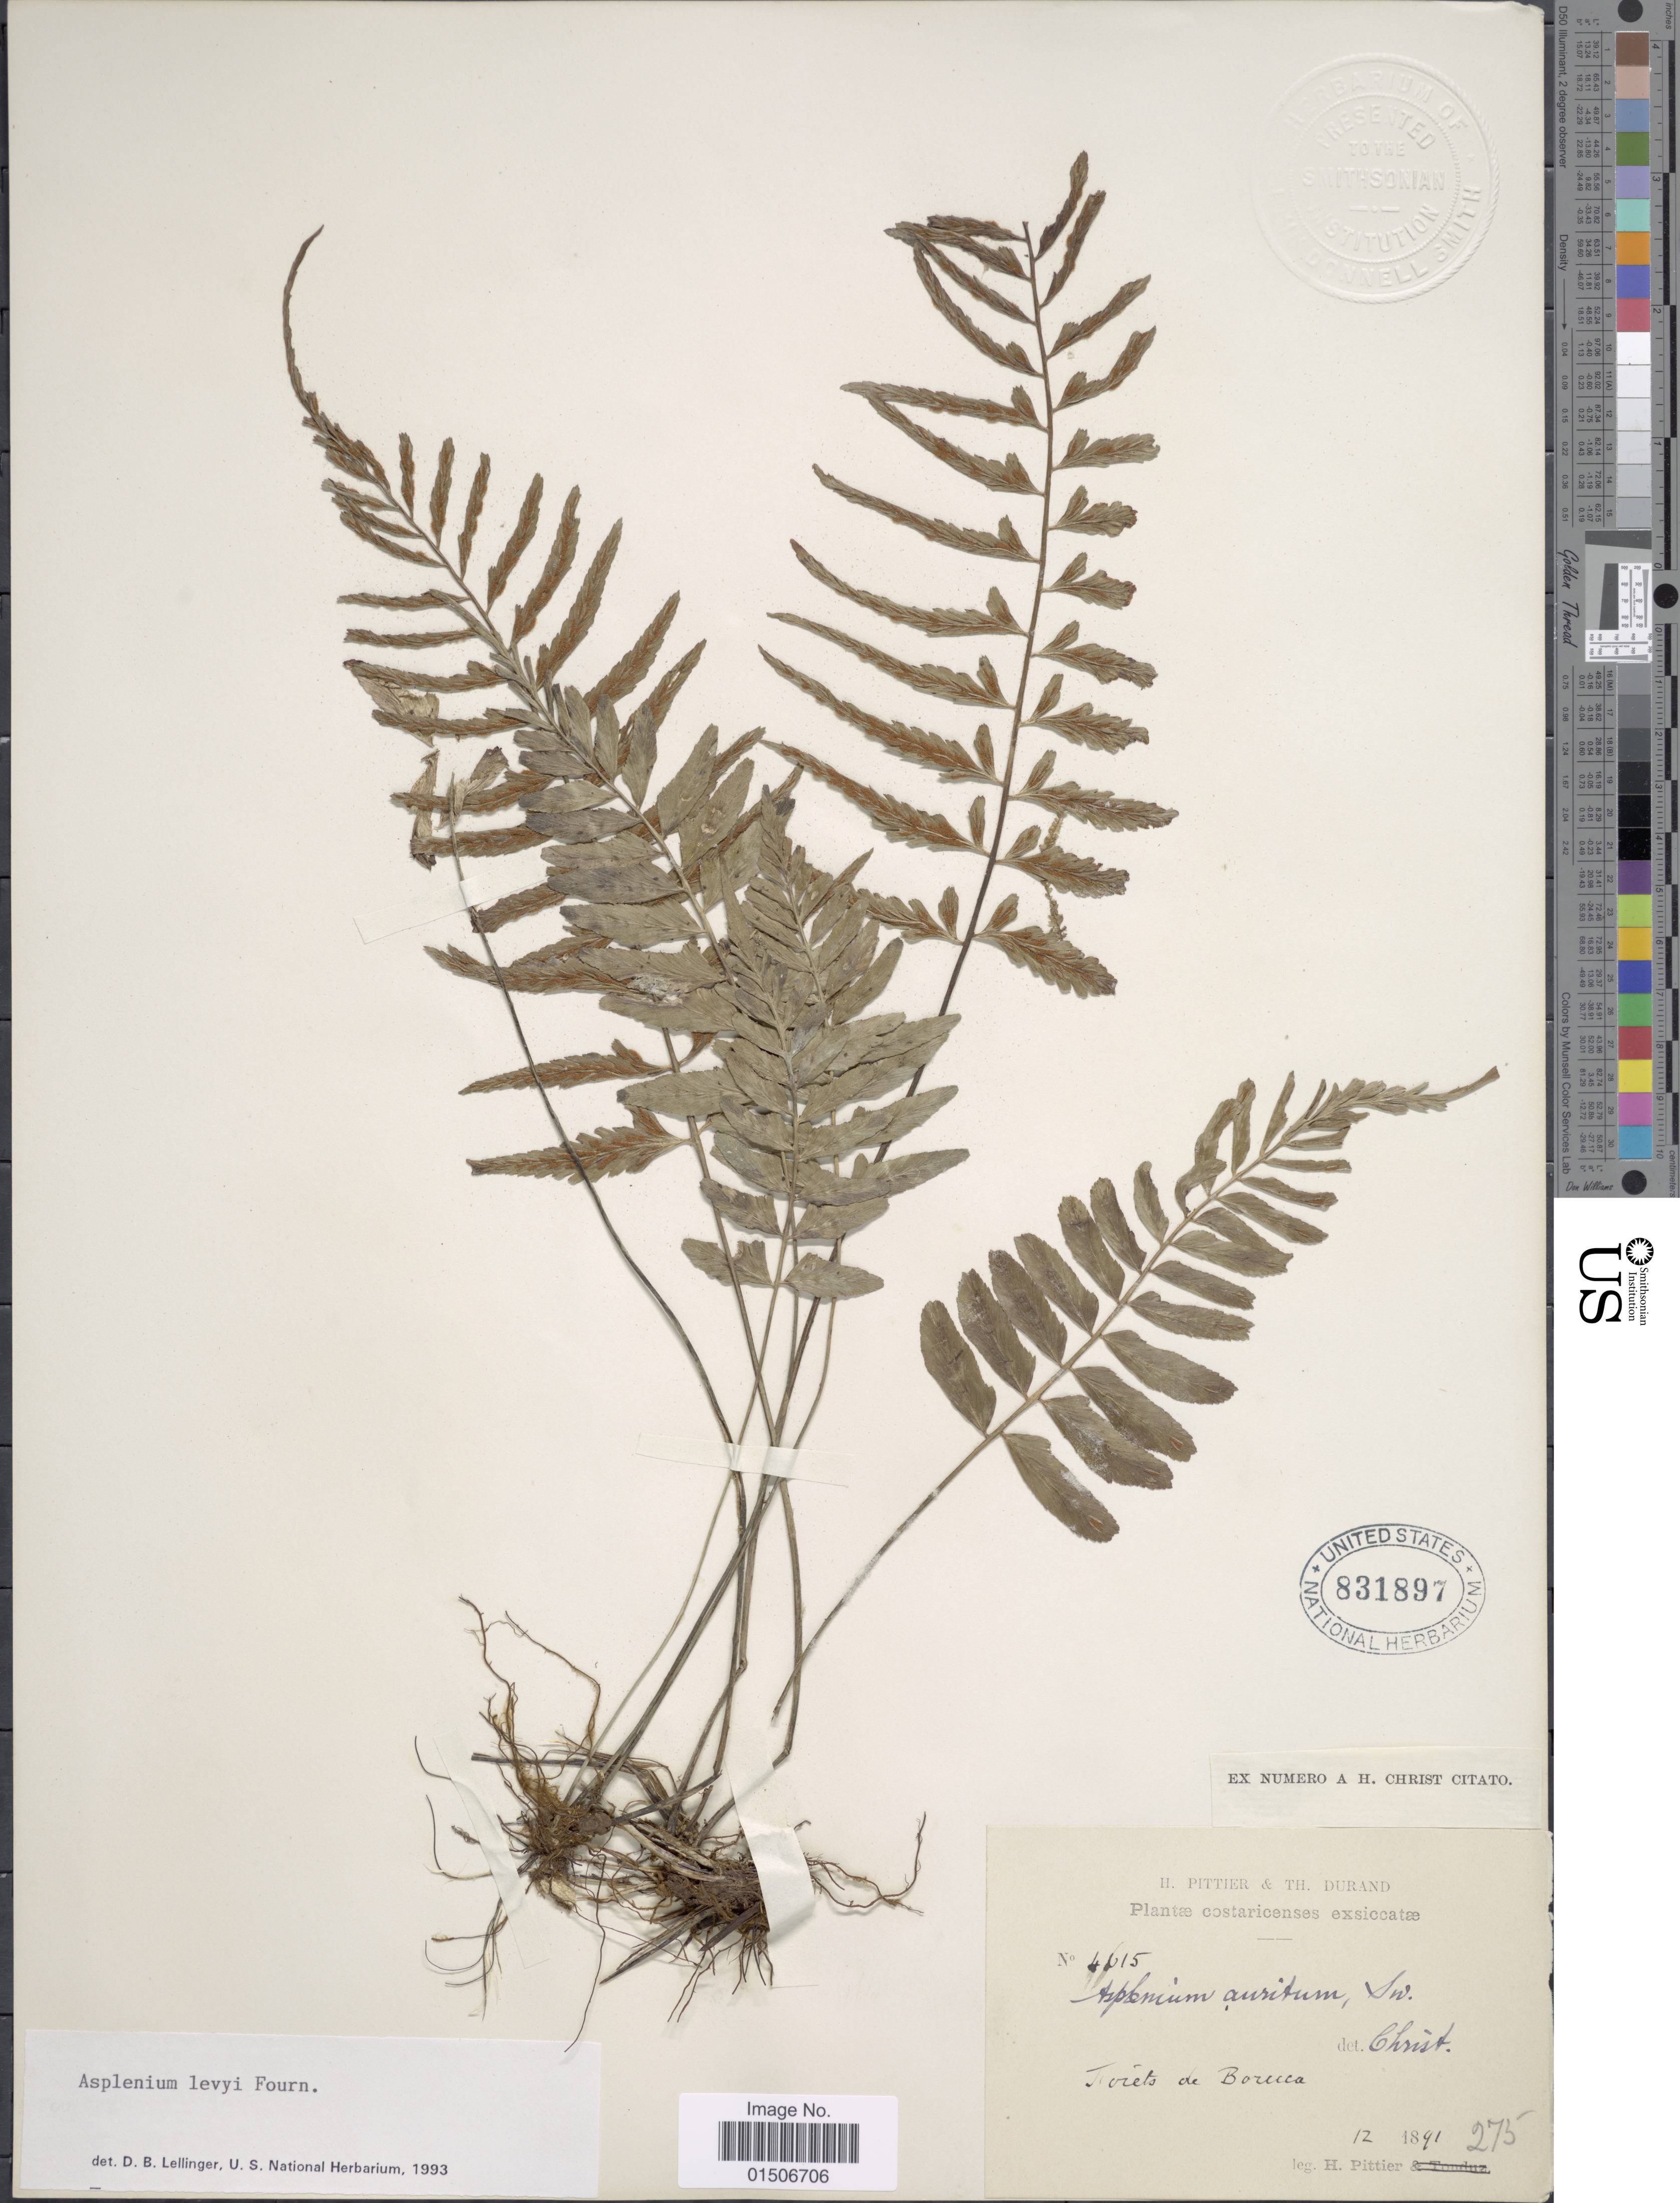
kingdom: Plantae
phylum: Tracheophyta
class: Polypodiopsida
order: Polypodiales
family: Aspleniaceae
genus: Asplenium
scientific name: Asplenium levyi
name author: E. Fourn.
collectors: H. F. Pittier & T. Durand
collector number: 4615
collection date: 1891-12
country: Costa Rica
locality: Forets de Borecca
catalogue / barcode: US 831897